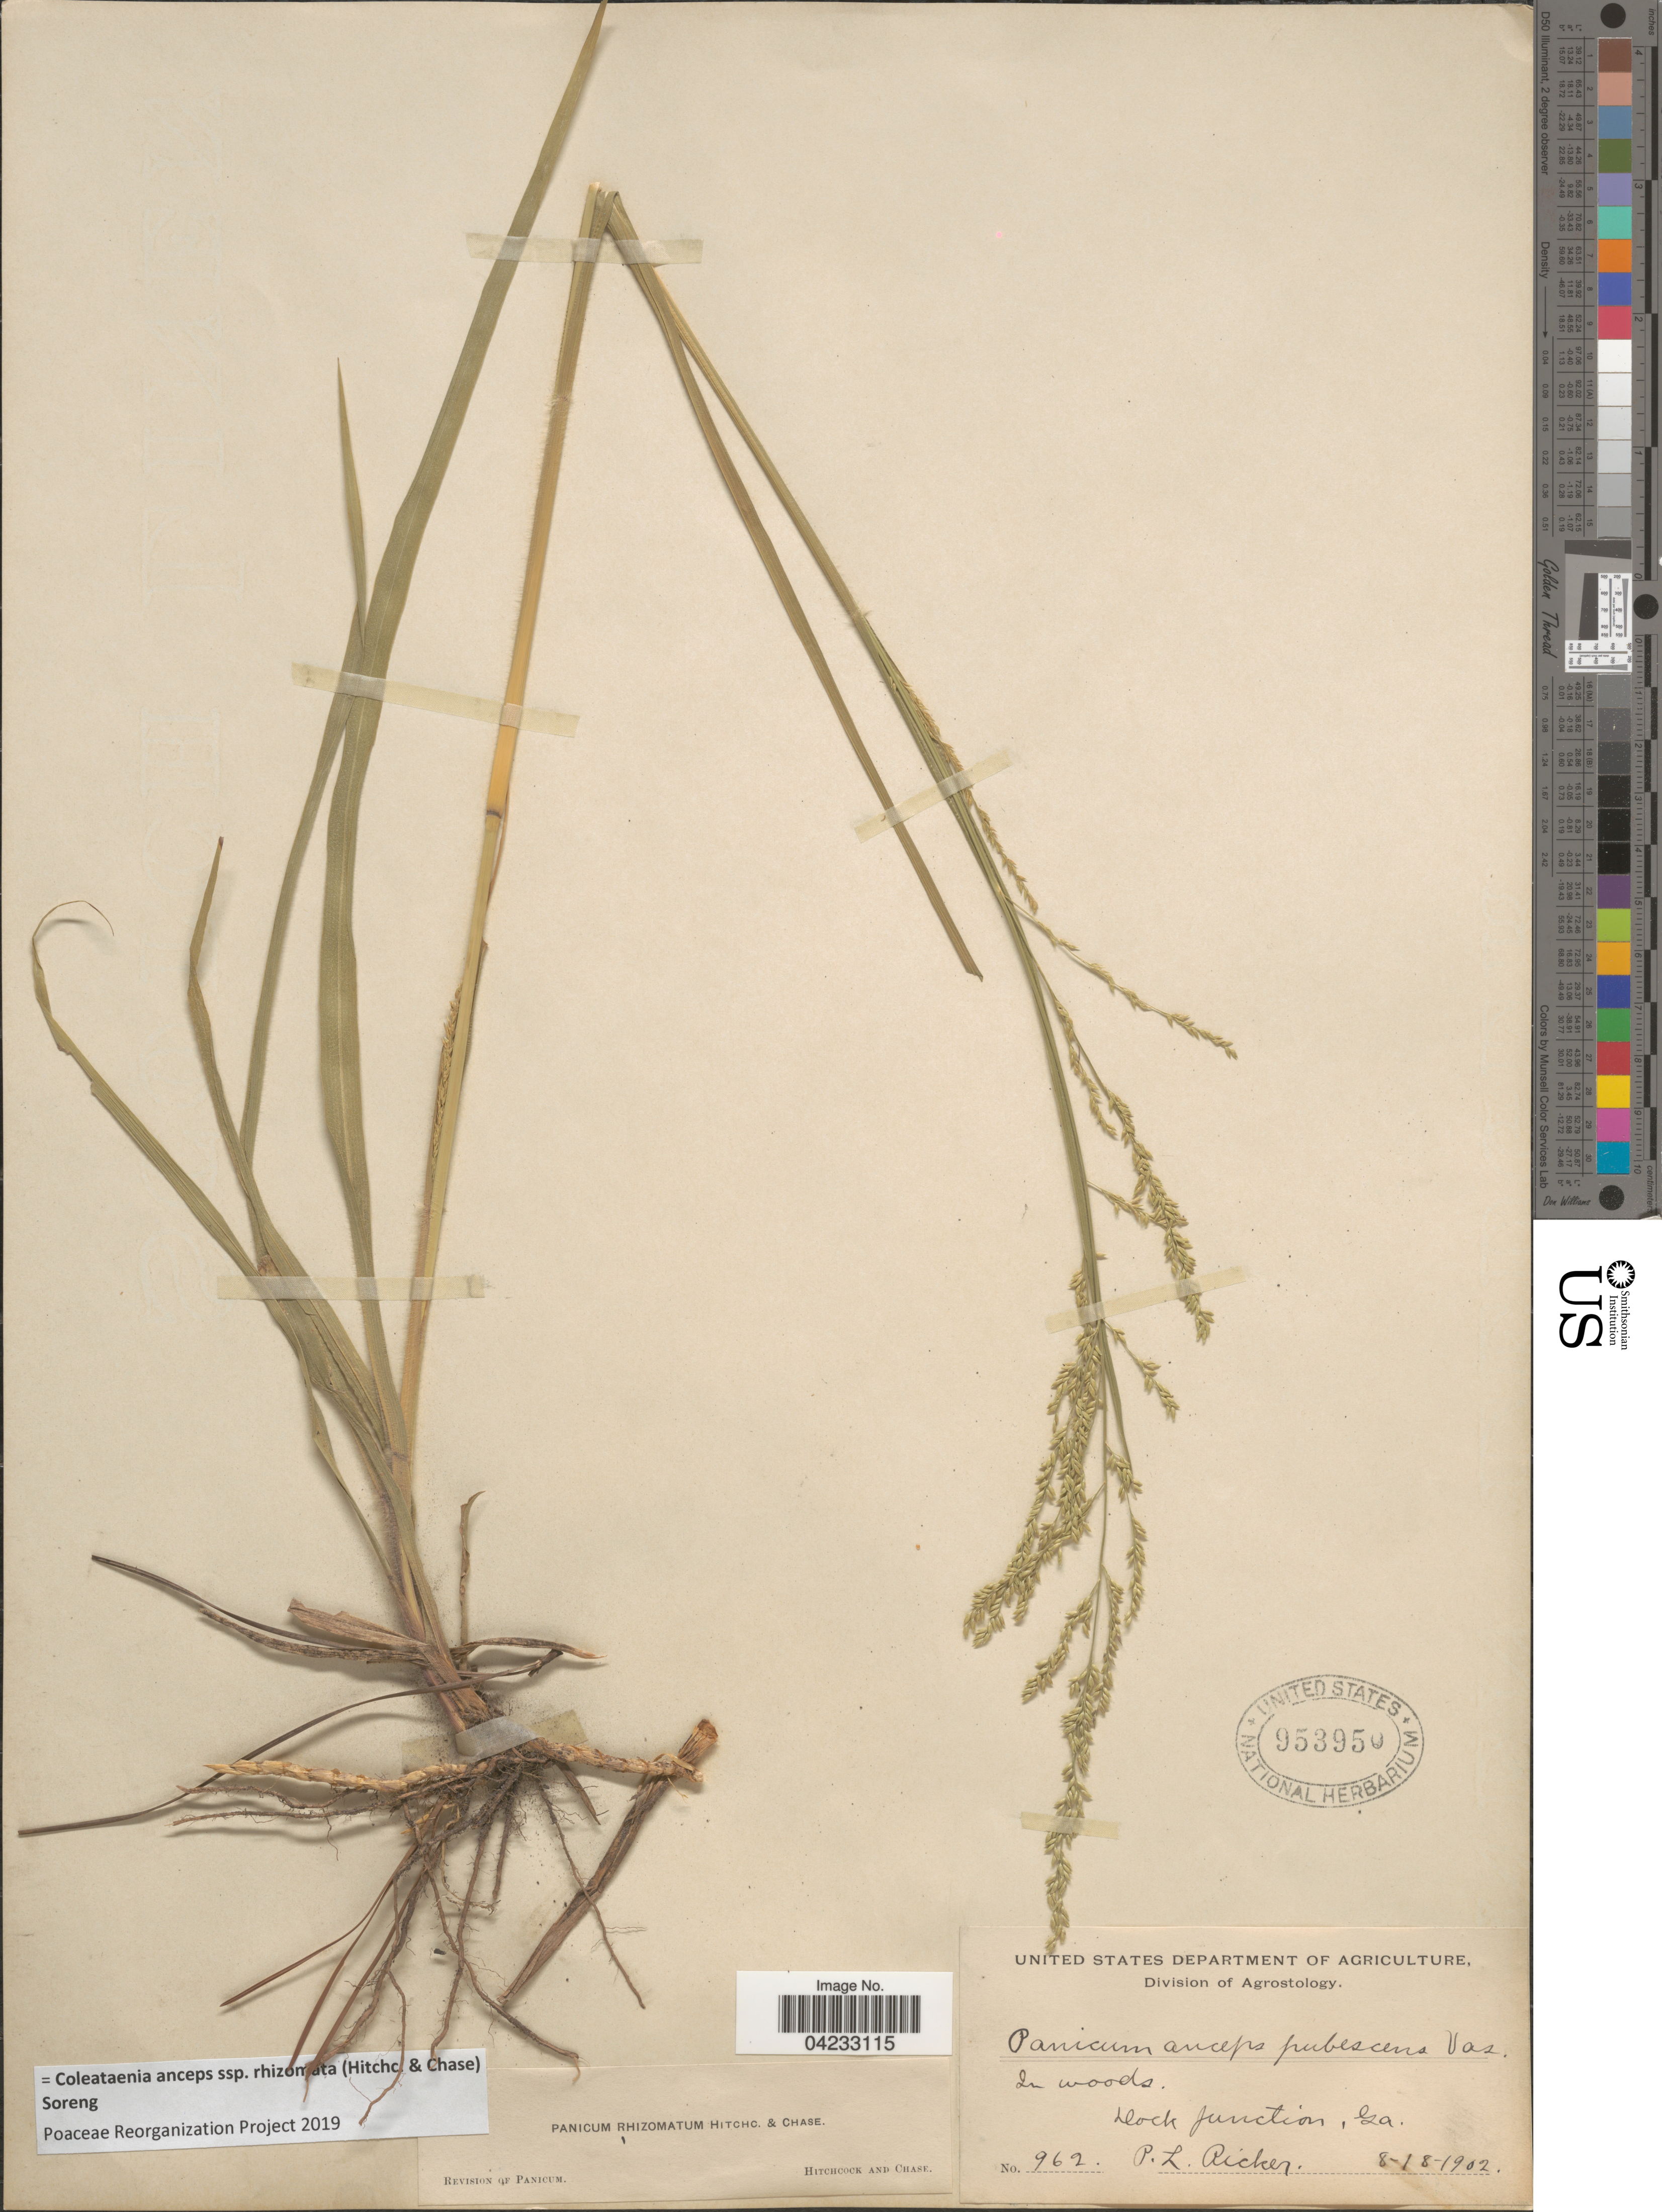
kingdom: Plantae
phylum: Tracheophyta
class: Liliopsida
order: Poales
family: Poaceae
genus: Coleataenia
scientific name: Coleataenia anceps subsp. rhizomata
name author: (Hitchc. & Chase) Soreng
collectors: P. Ricker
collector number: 962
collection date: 1902-08-18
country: United States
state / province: Georgia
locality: Dock Junction.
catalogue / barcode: US 953950